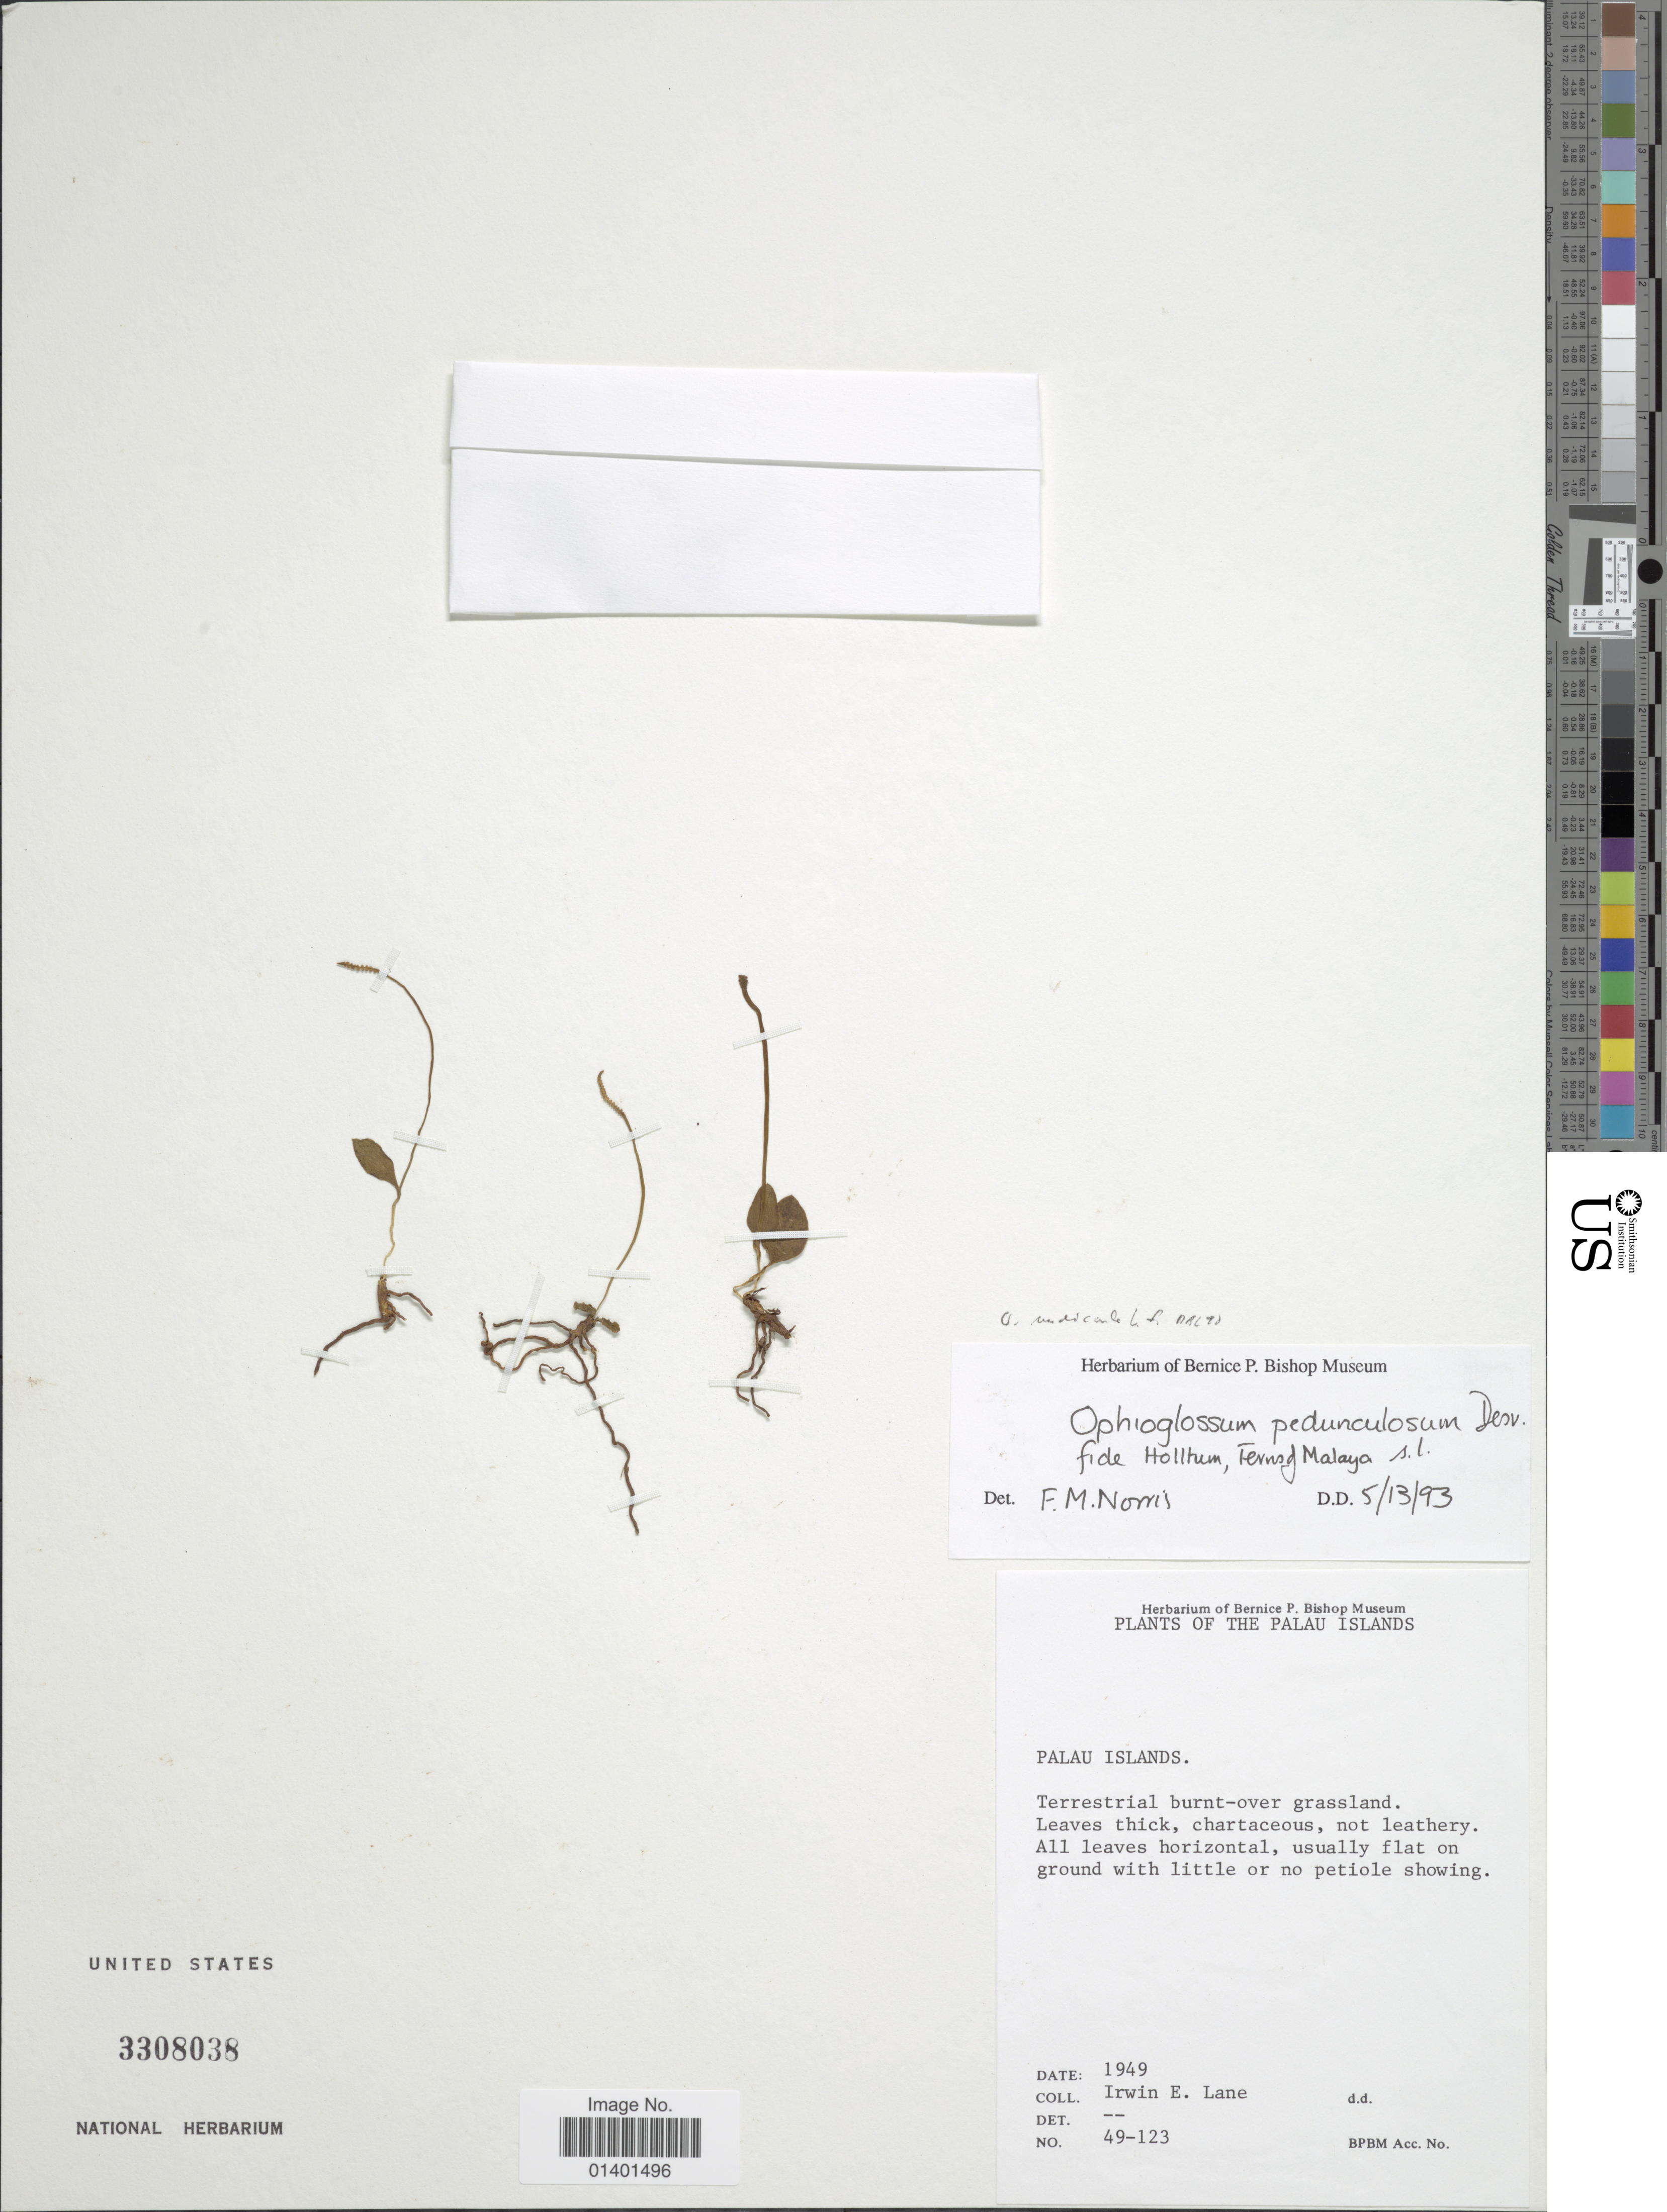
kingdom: Plantae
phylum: Tracheophyta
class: Polypodiopsida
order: Ophioglossales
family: Ophioglossaceae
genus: Ophioglossum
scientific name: Ophioglossum nudicaule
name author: L. f.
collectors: I. Lane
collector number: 49-123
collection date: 1949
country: Palau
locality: Palau islands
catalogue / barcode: US 3308038